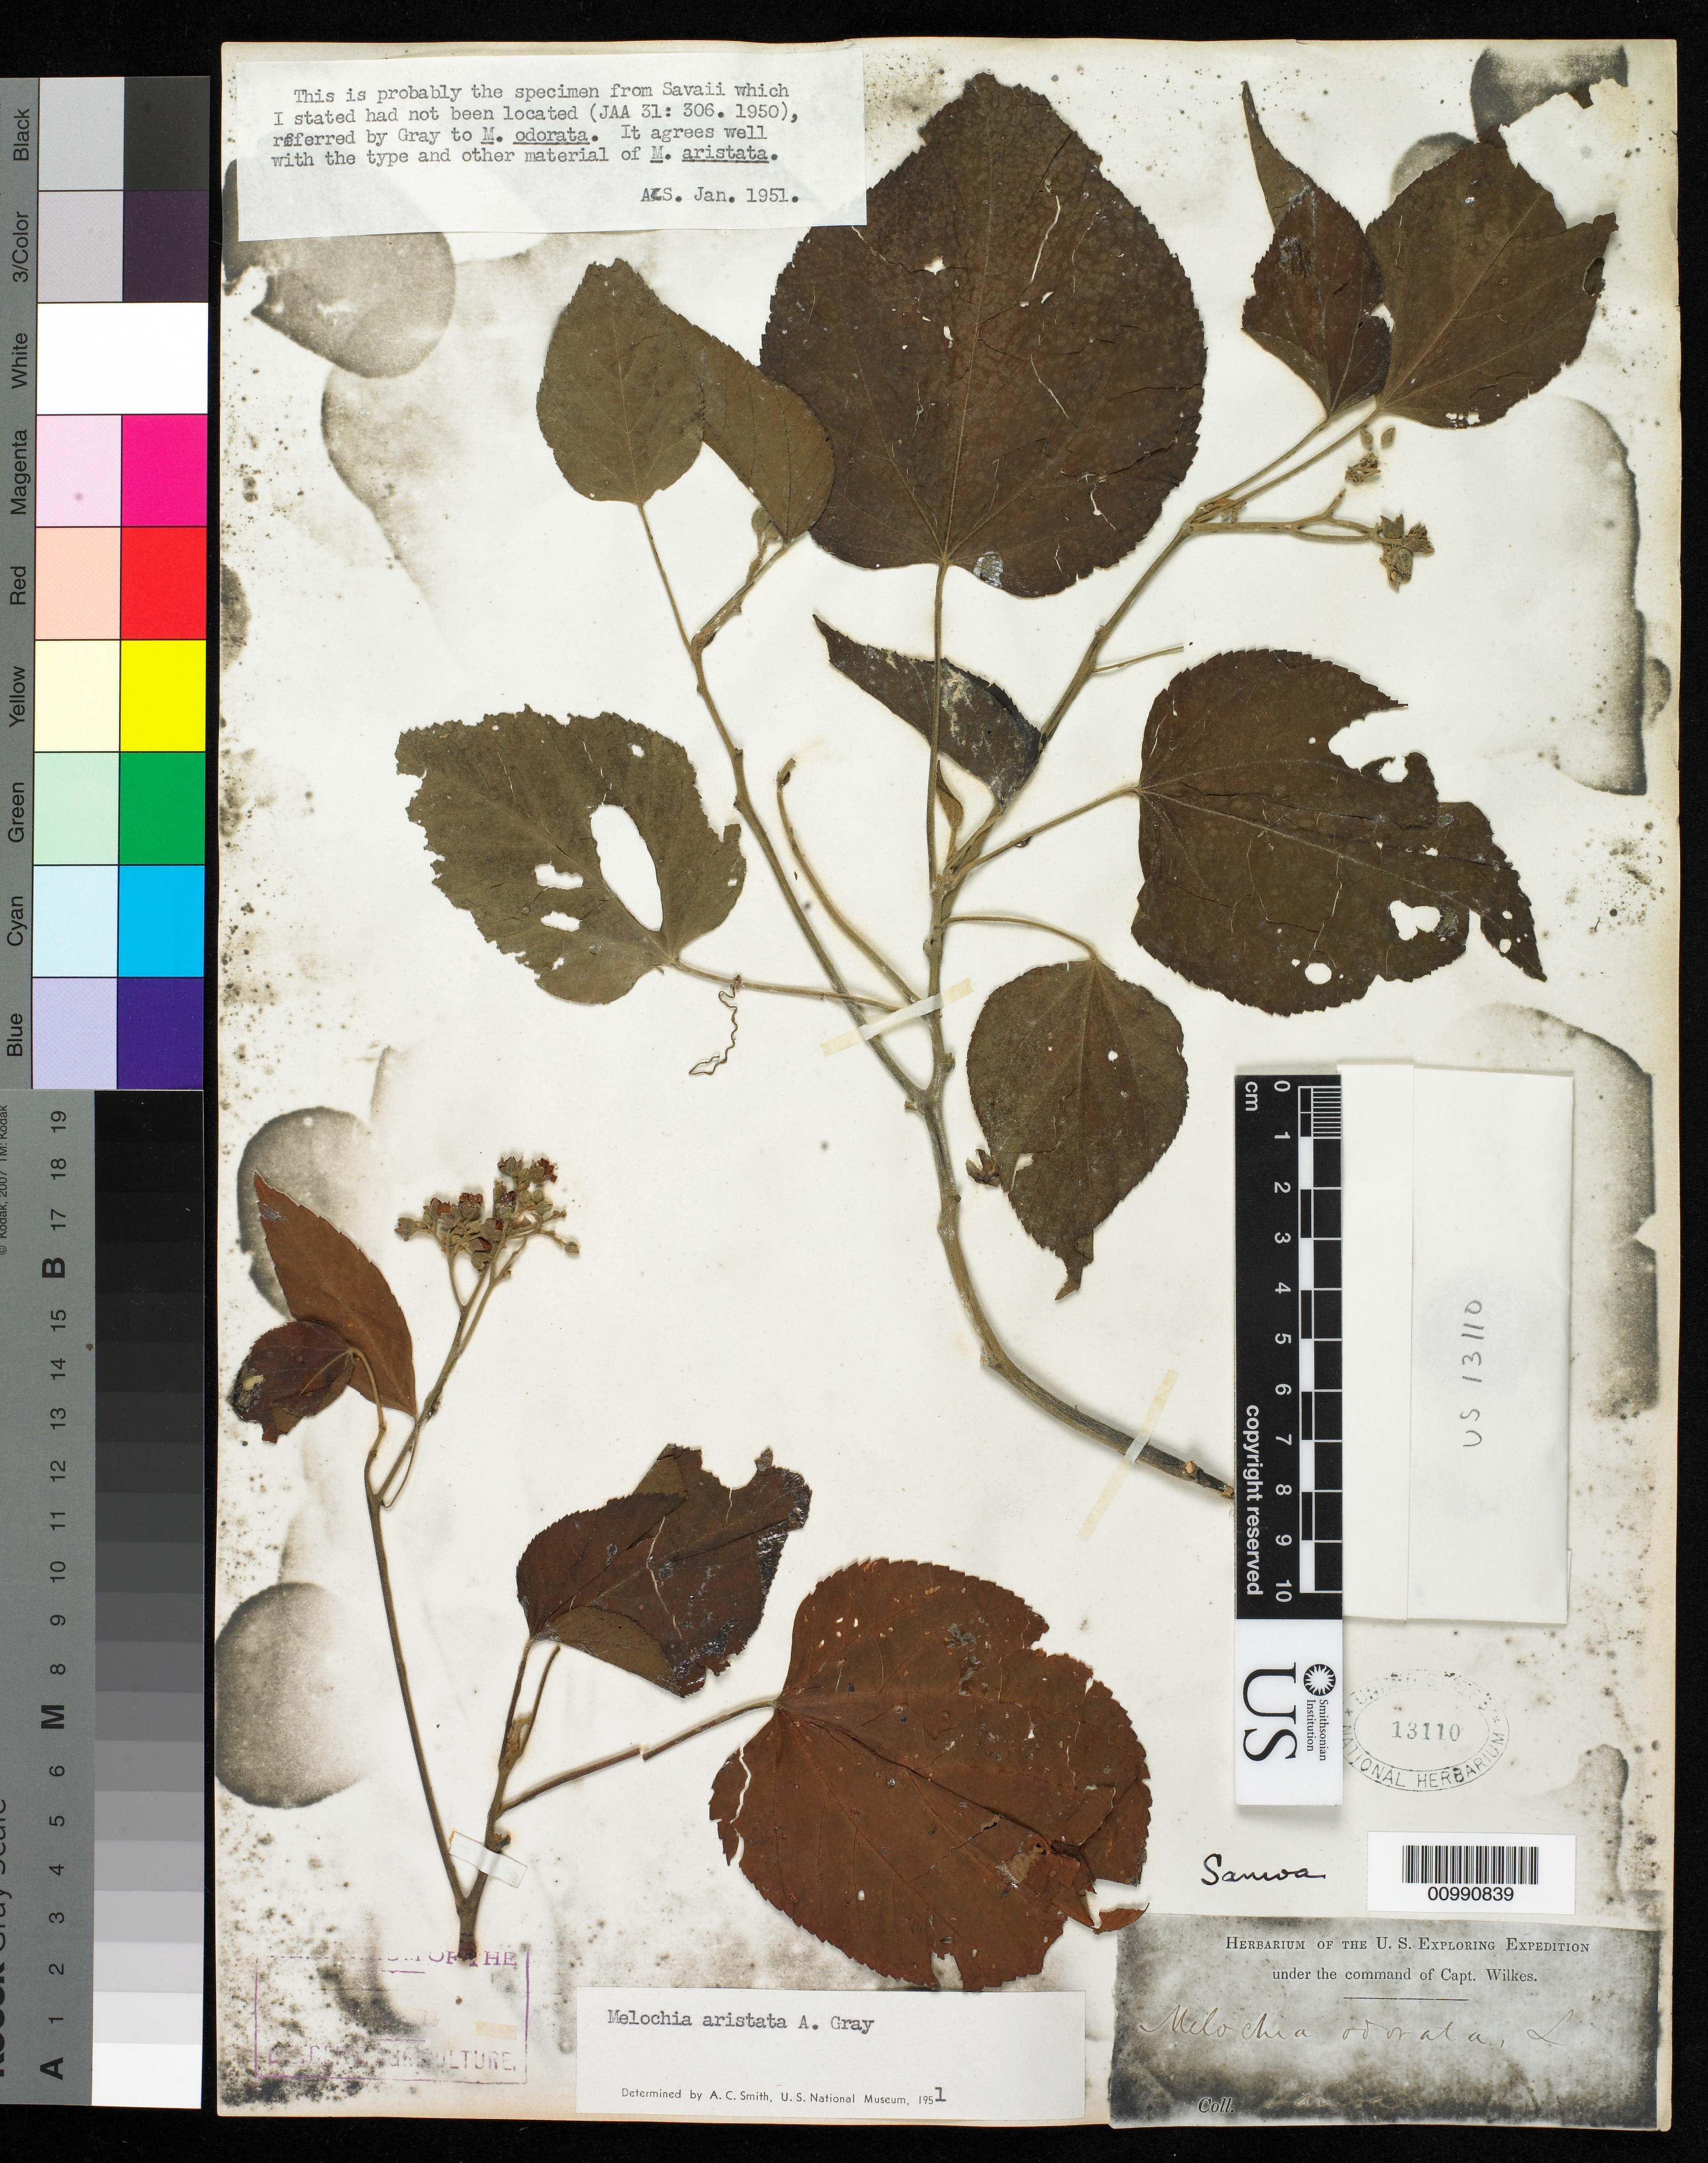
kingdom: Plantae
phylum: Tracheophyta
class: Magnoliopsida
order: Malvales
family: Malvaceae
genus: Melochia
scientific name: Melochia aristata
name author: A. Gray in Wilkes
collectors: Wilkes Explor. Exped.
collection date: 1838/1842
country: American Samoa / Samoa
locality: Samoan or Navigator's Islands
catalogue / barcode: US 13110